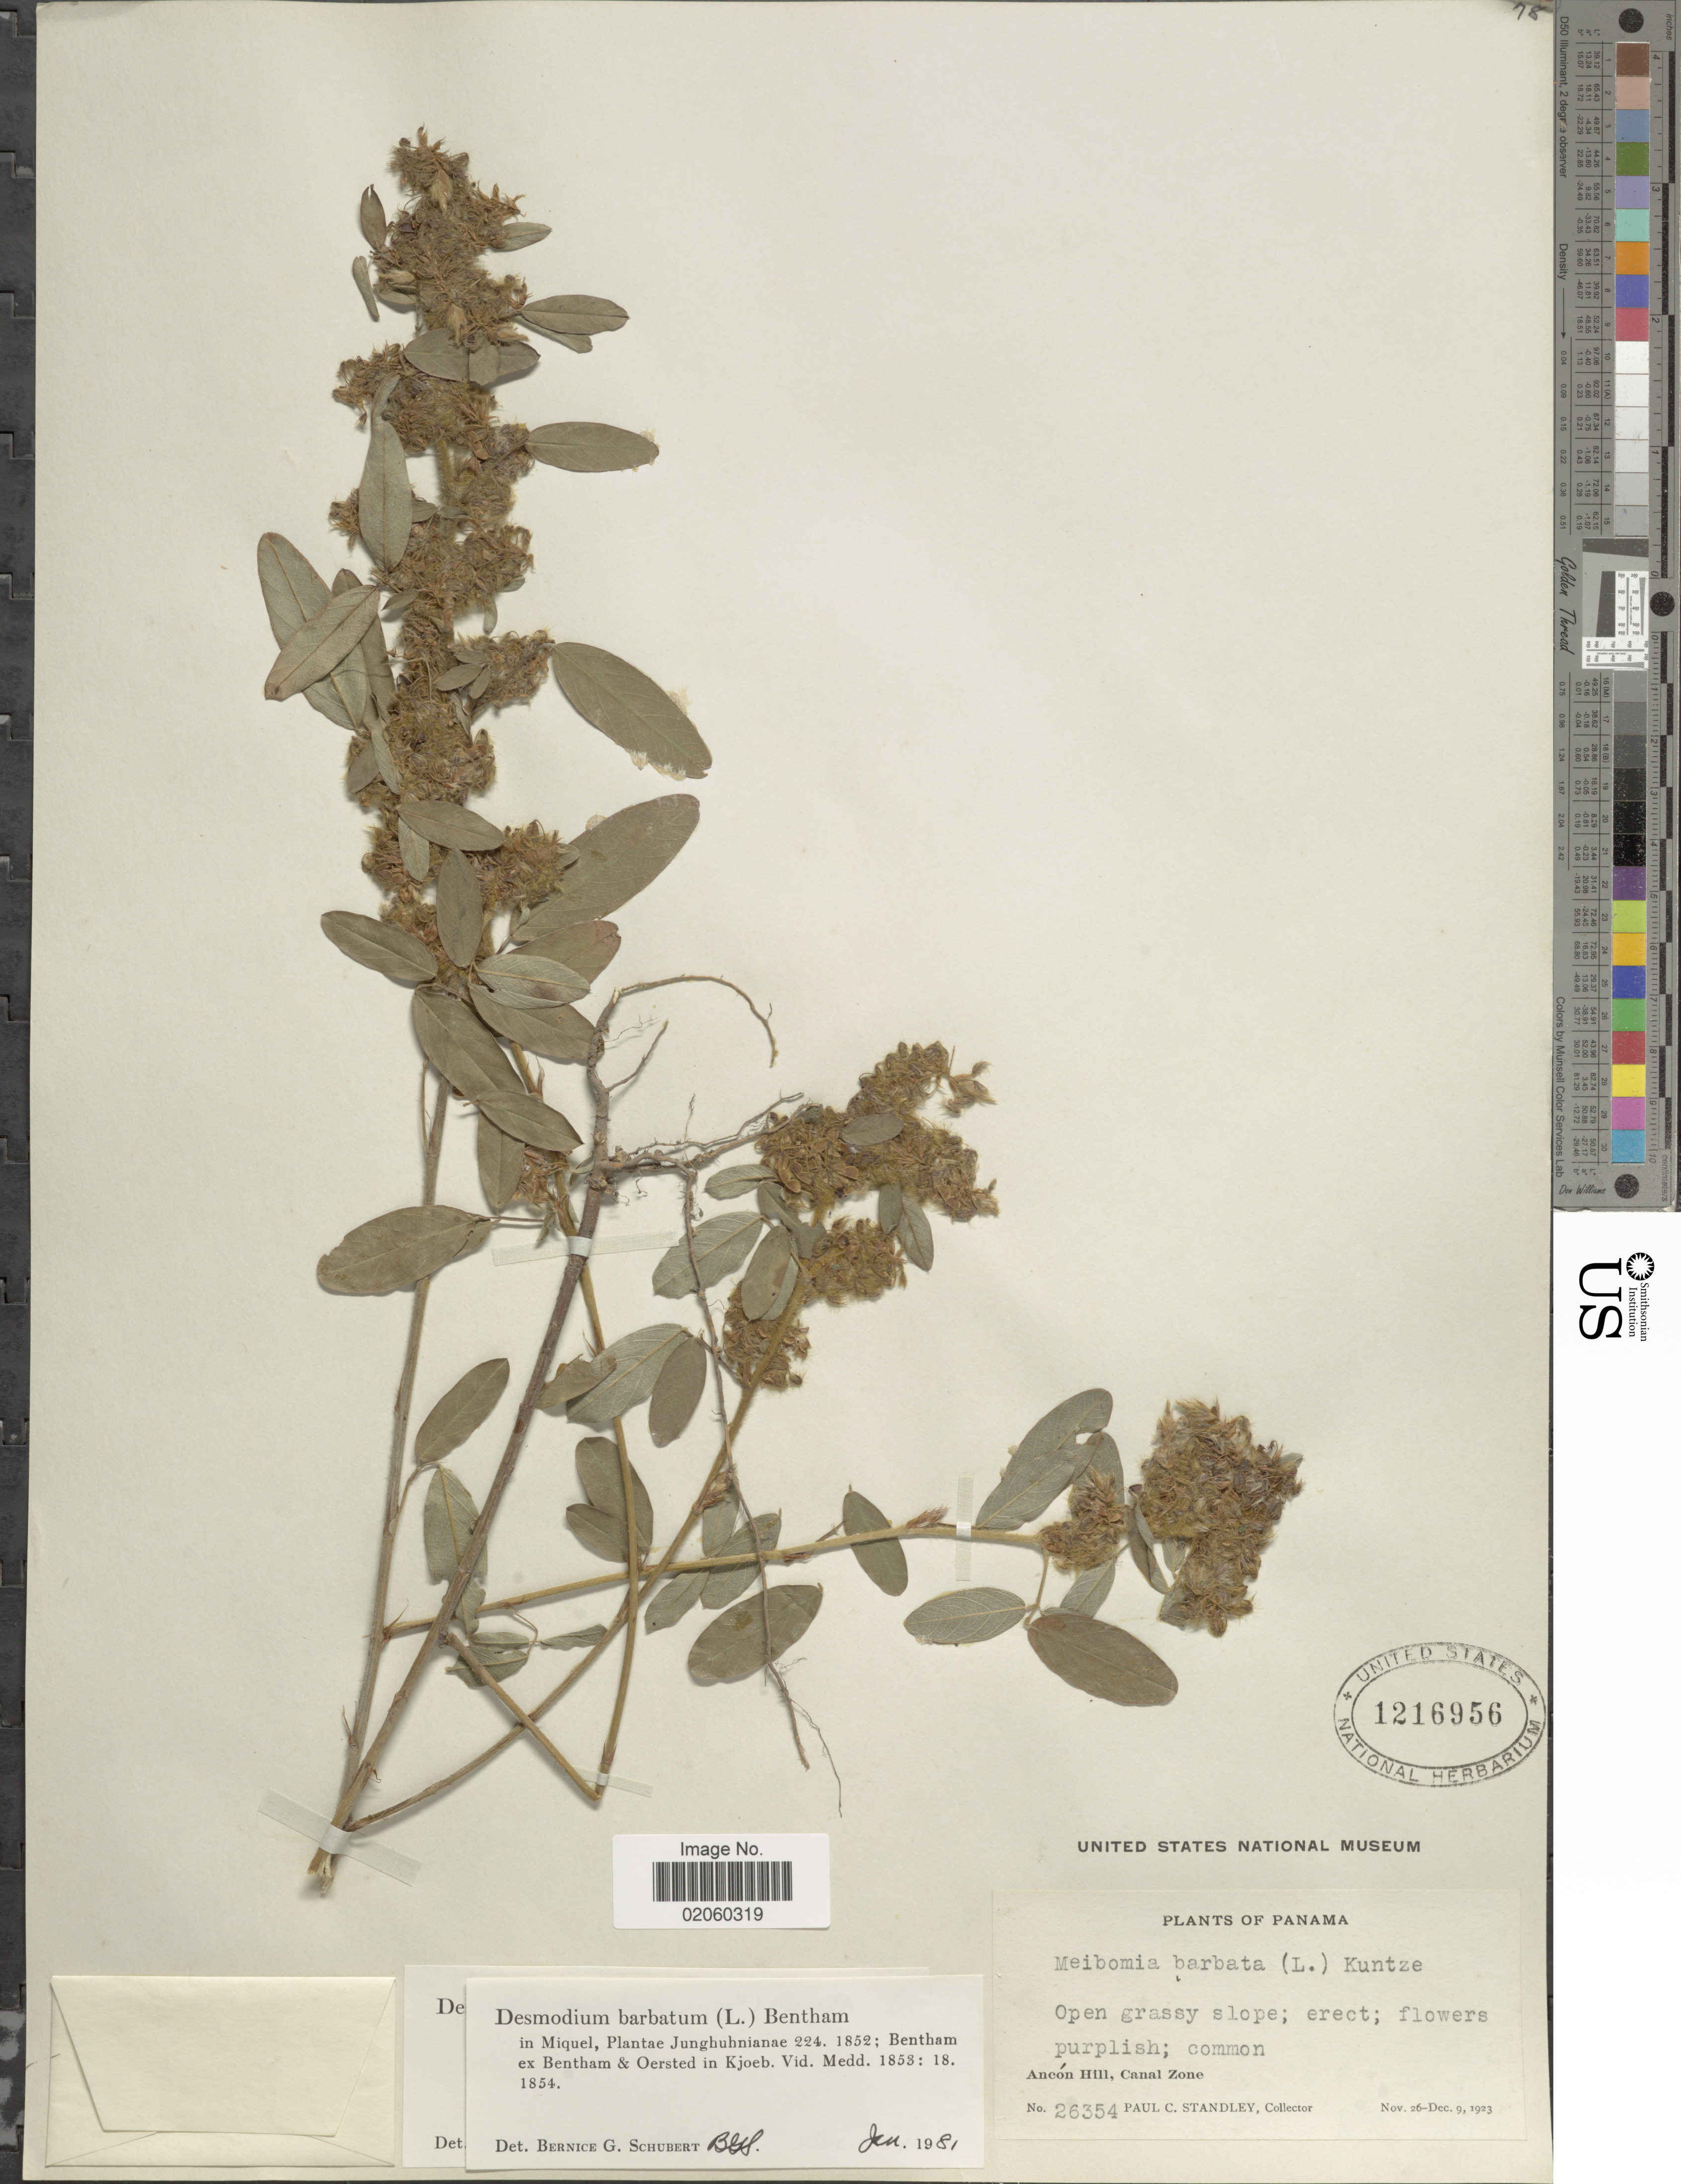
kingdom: Plantae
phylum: Tracheophyta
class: Magnoliopsida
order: Fabales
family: Fabaceae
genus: Grona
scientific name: Grona barbata var. barbata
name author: (L.) H. Ohashi & K. Ohashi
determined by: Strong, Mark T., (BOT), Smithsonian Institution - National Museum of Natural History (UNITED STATES)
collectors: P. C. Standley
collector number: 26354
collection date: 1923-11-26/1923-12-09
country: Panama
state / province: Colón / Panamá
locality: Ancon Hill, Canal Zone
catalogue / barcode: US 1216956